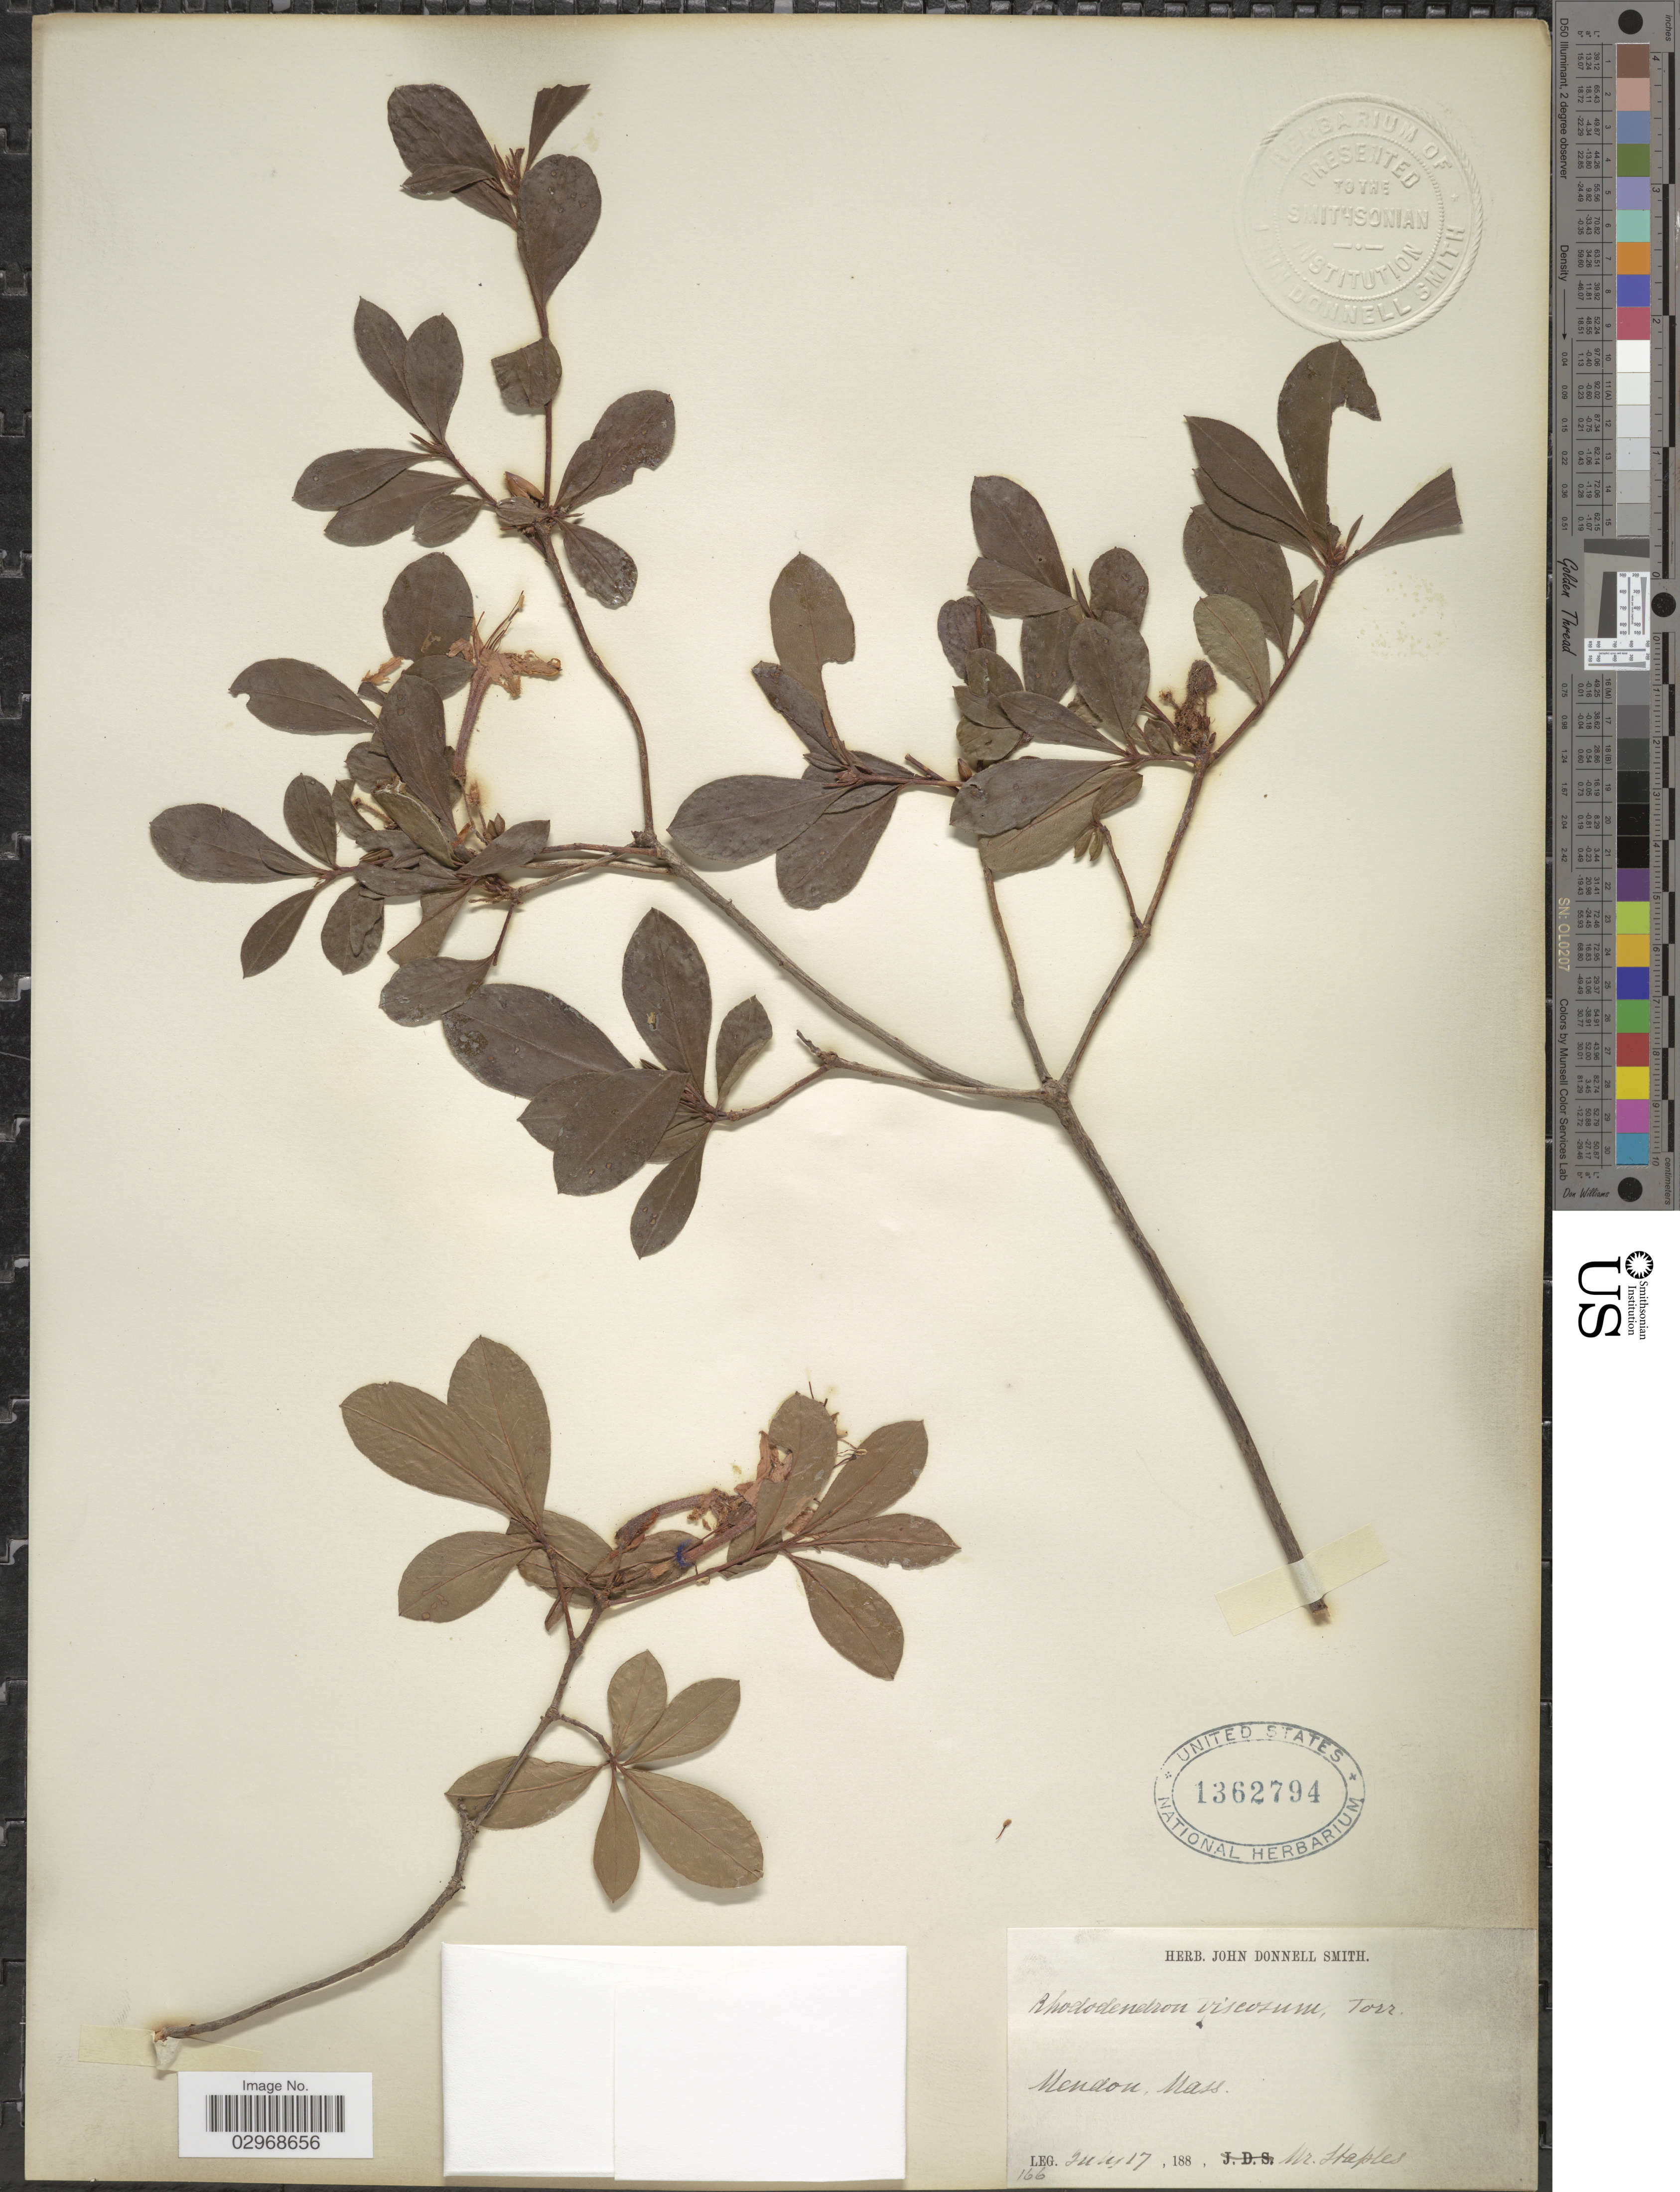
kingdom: Plantae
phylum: Tracheophyta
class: Magnoliopsida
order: Ericales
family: Ericaceae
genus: Rhododendron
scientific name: Rhododendron viscosum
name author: (L.) Torr.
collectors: Staples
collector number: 166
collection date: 1888-07-17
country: United States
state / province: Massachusetts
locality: Mendon, Mass.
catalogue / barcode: US 1362794